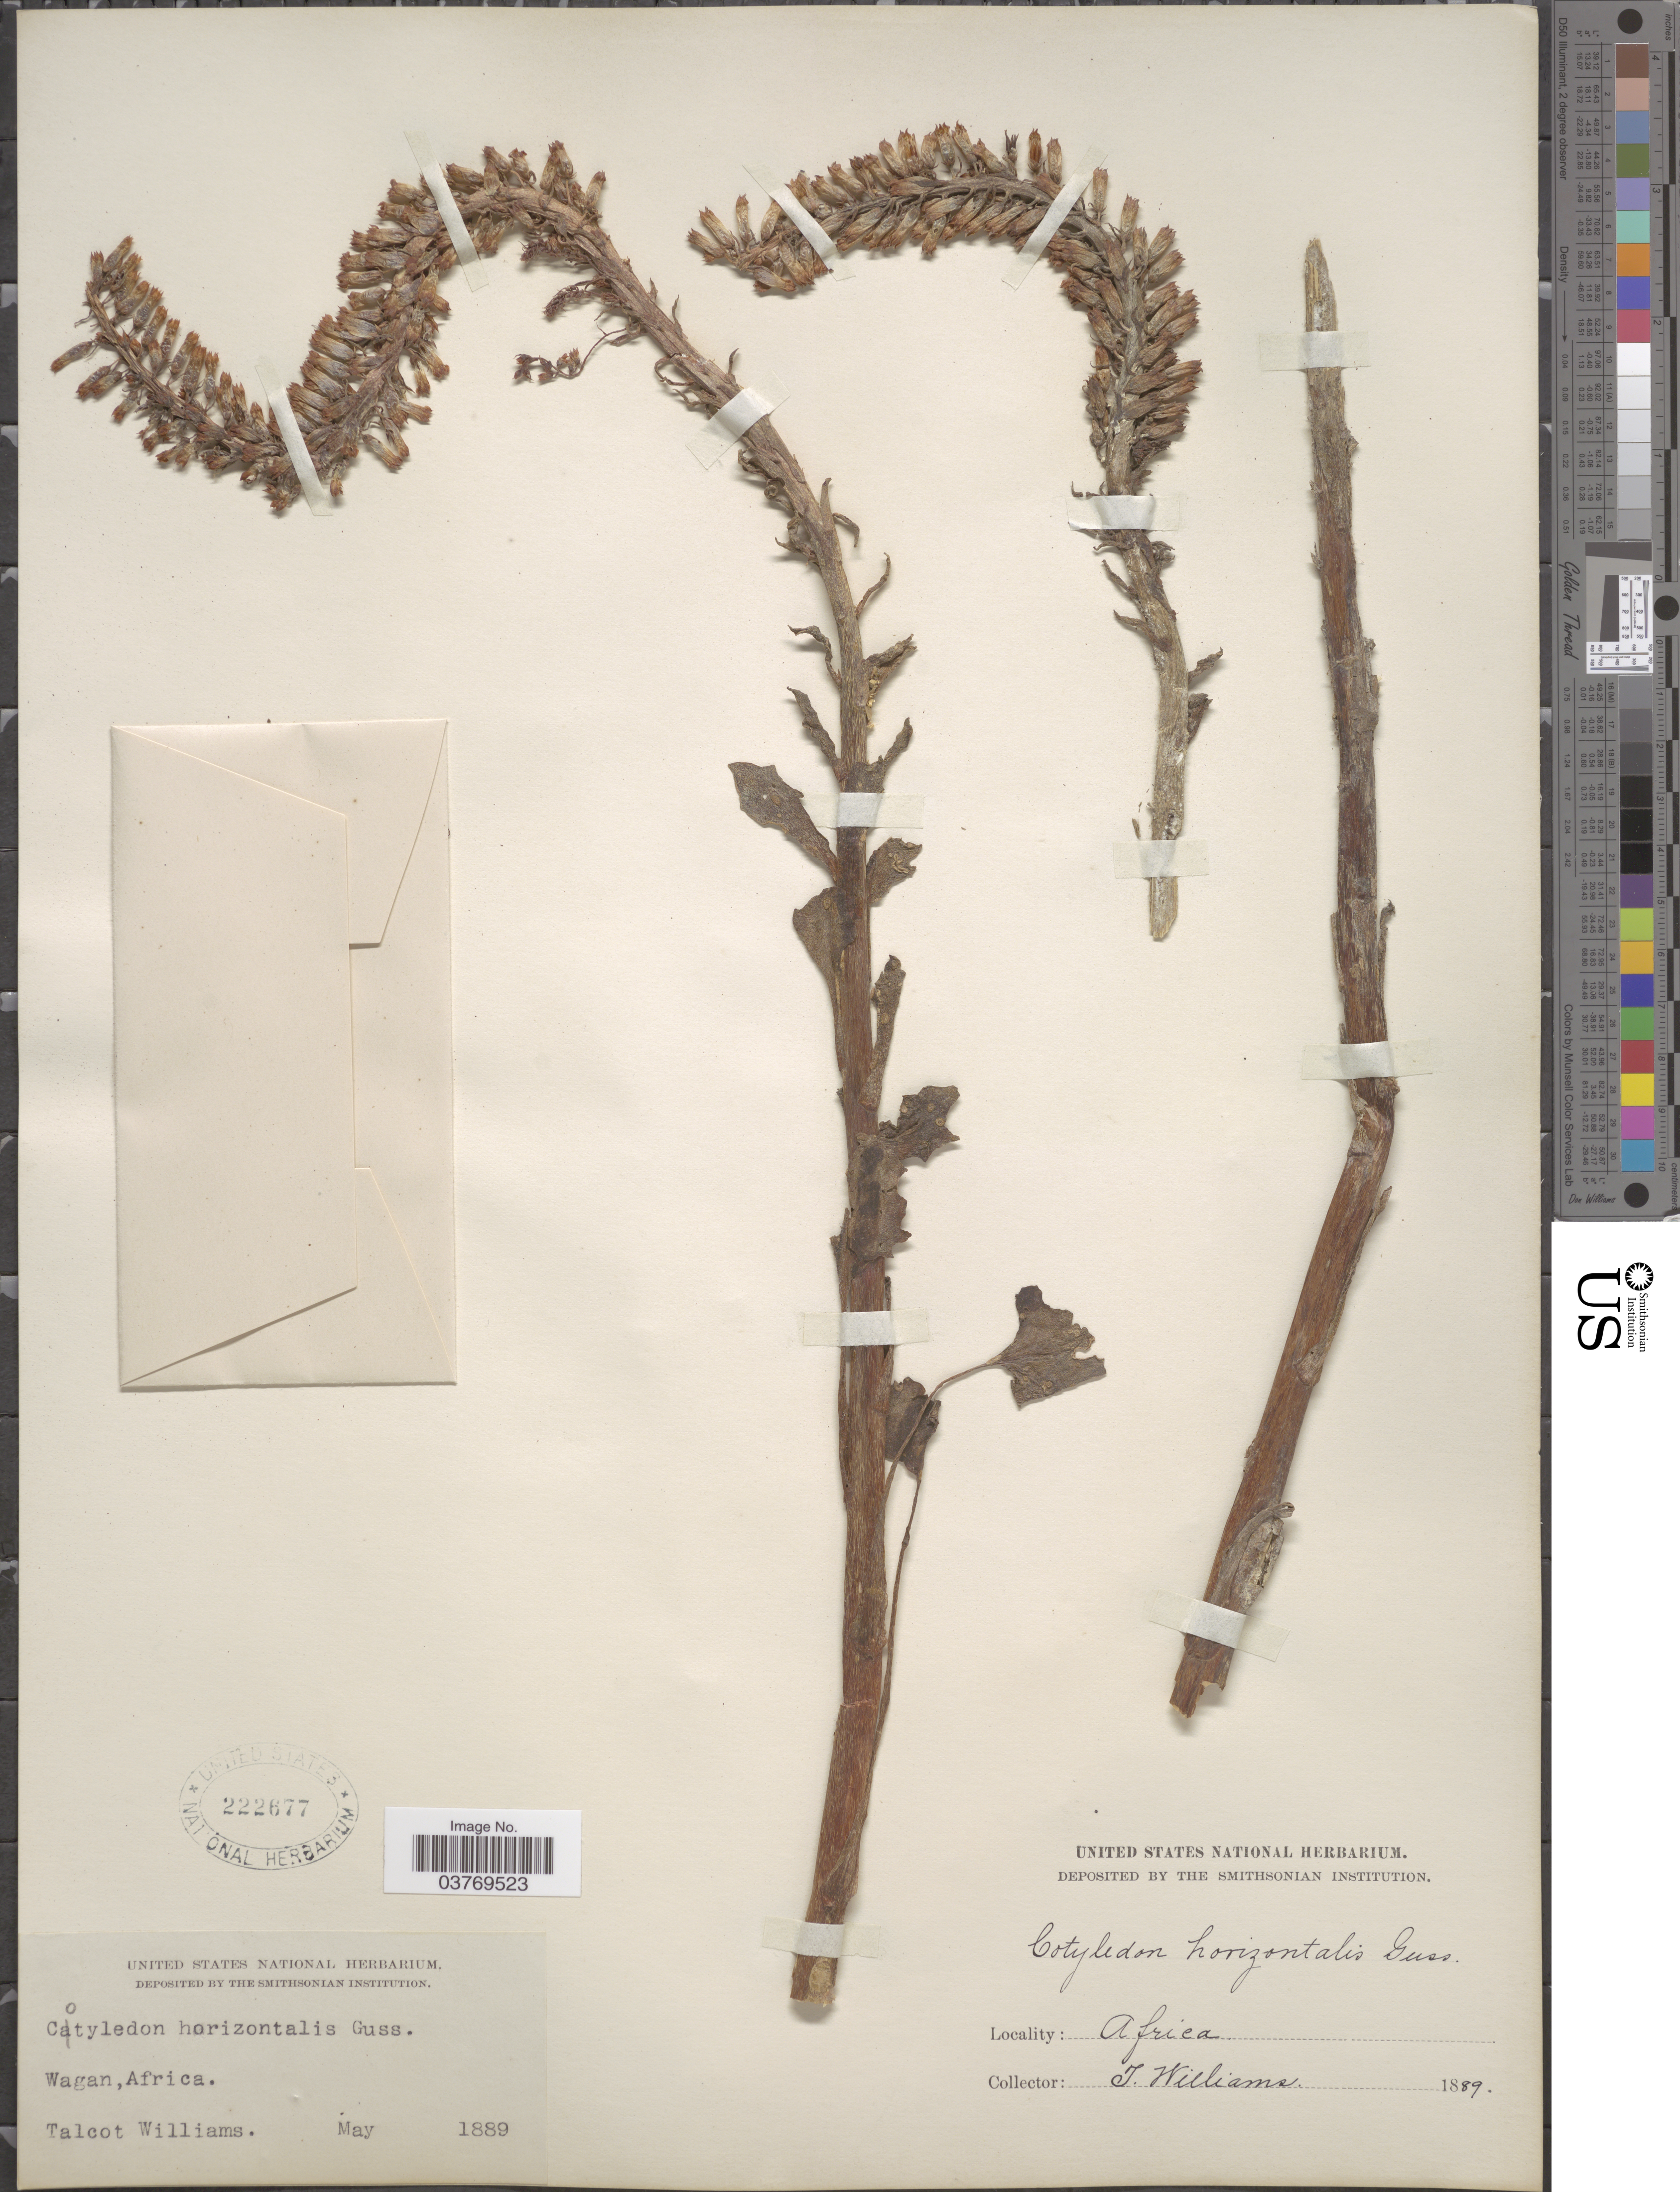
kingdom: Plantae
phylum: Tracheophyta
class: Magnoliopsida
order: Saxifragales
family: Crassulaceae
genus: Umbilicus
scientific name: Umbilicus horizontalis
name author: (Gussone) DC.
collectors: T. Williams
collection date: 1889-05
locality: Wagan, Africa.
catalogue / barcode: US 222677